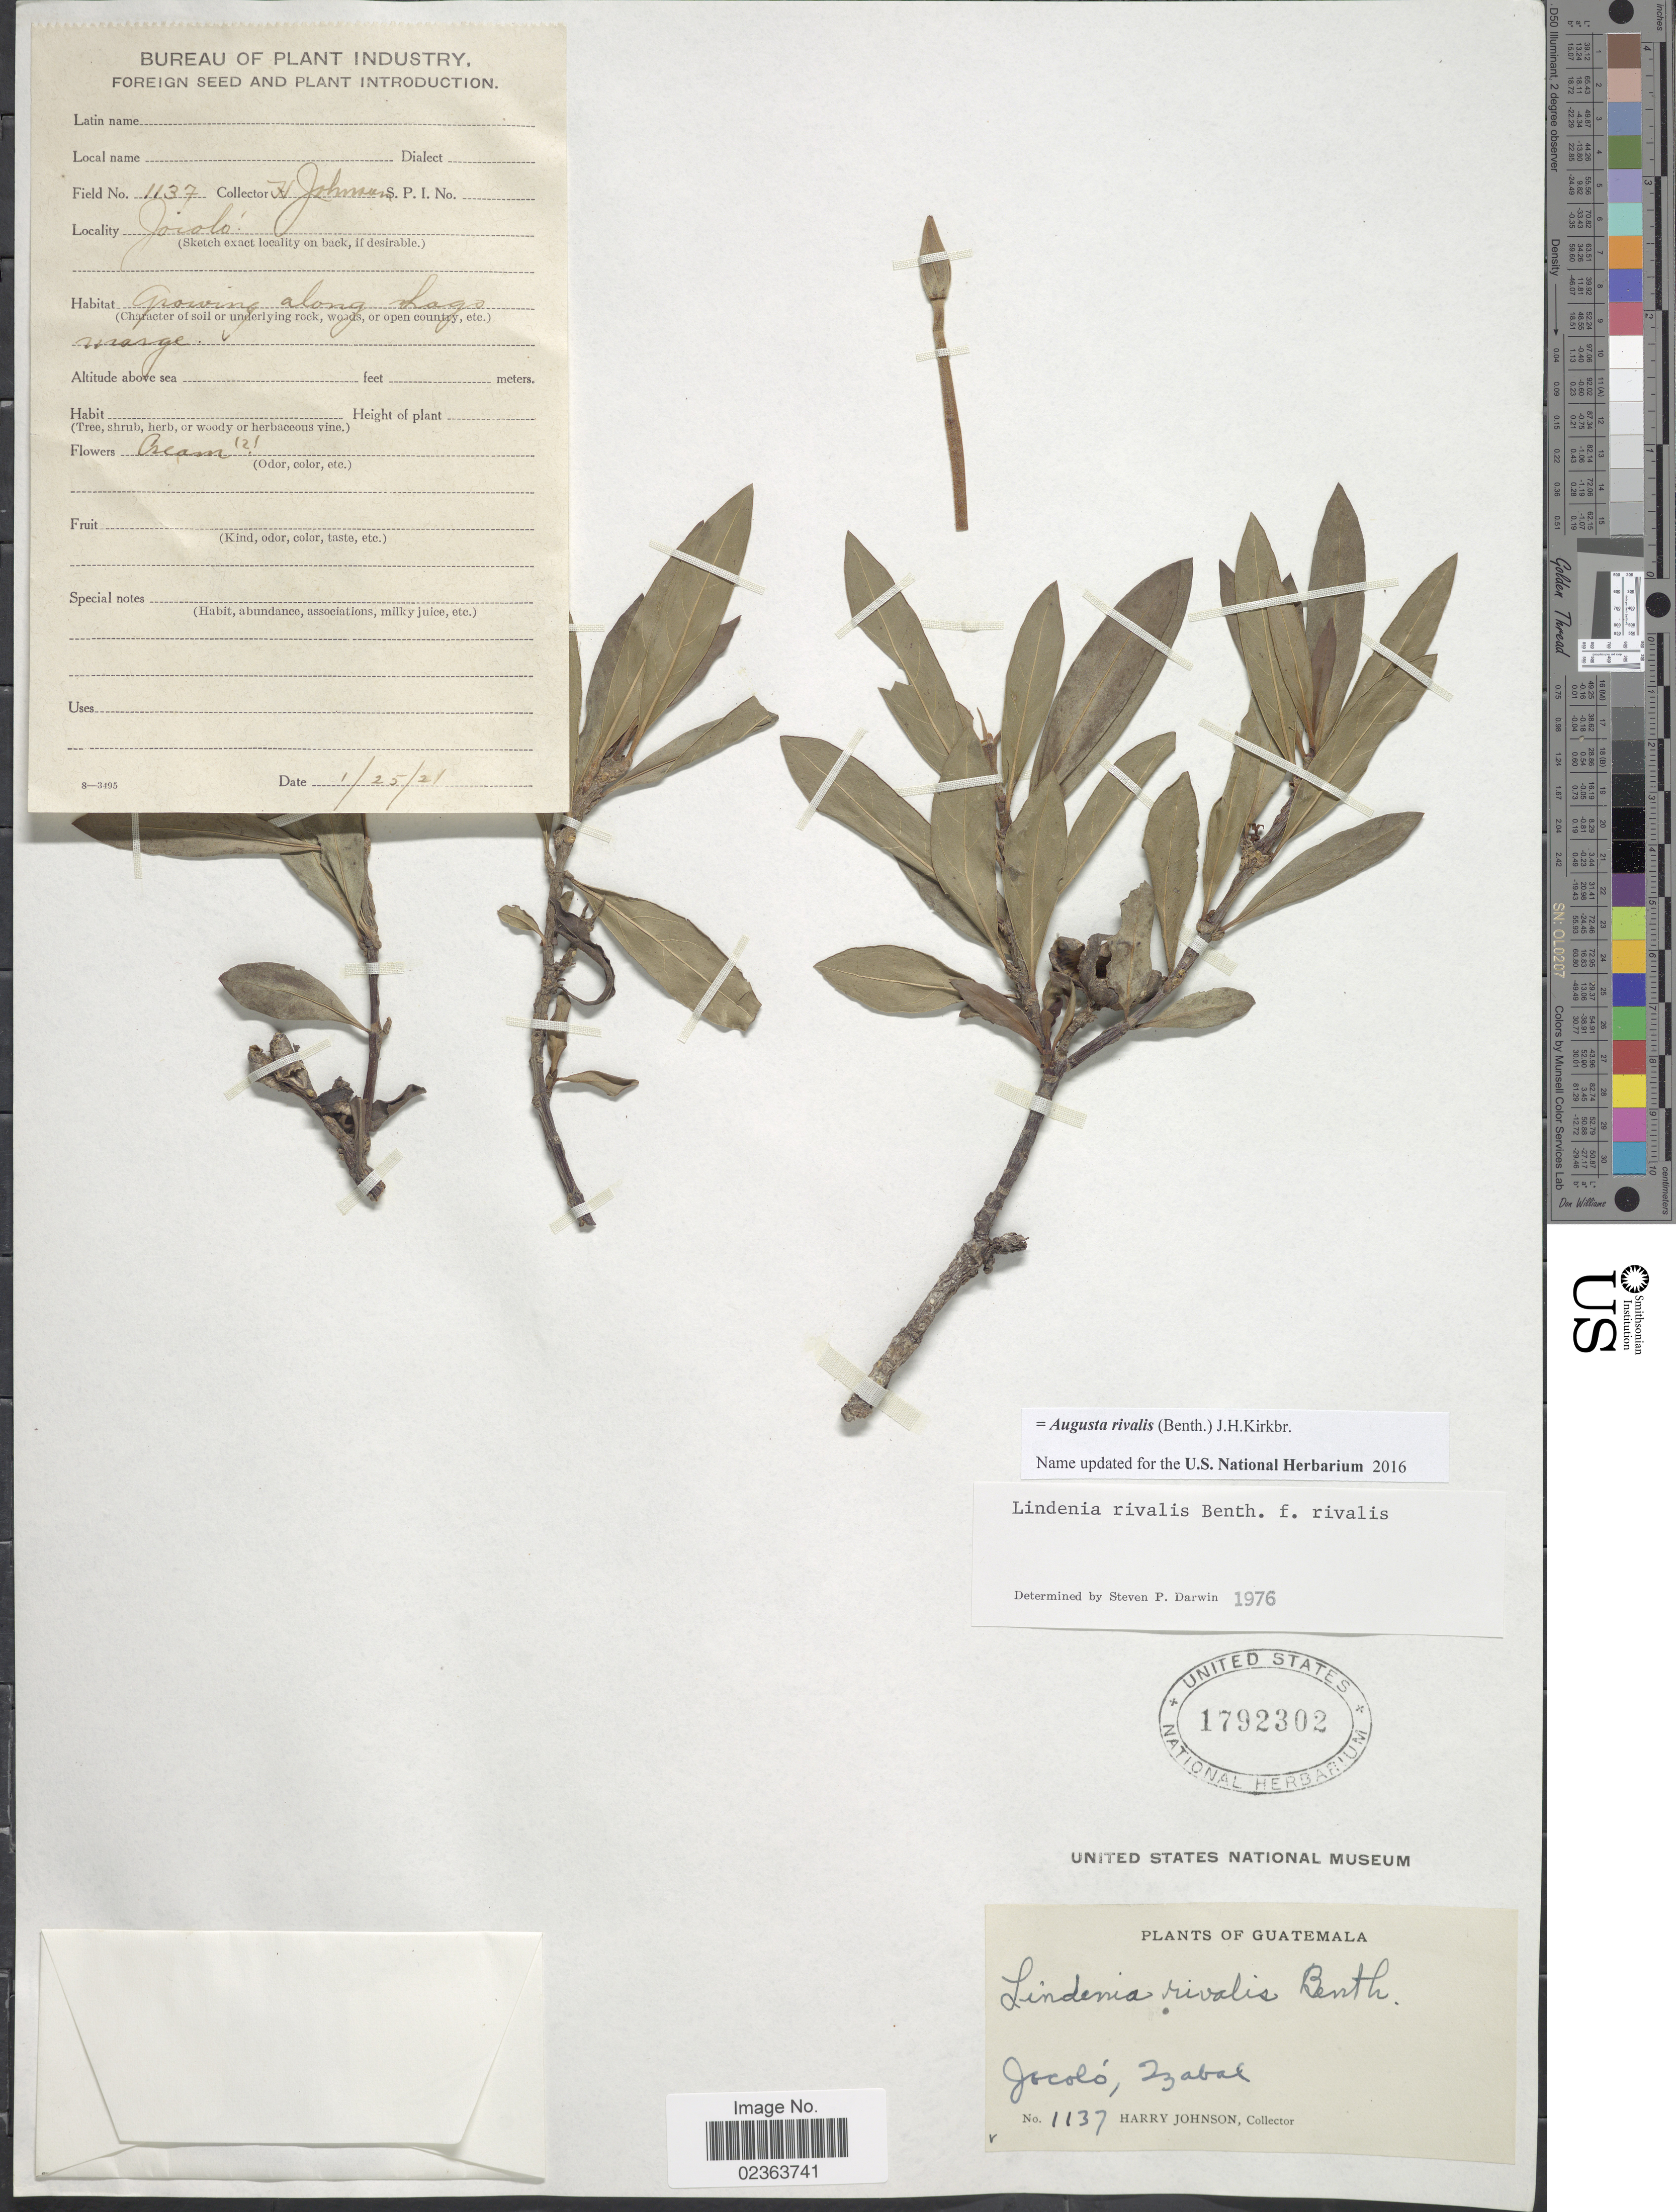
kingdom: Plantae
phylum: Tracheophyta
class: Magnoliopsida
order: Gentianales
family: Rubiaceae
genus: Augusta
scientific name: Augusta rivalis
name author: (Benth.) J.H. Kirkbr.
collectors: H. Johnson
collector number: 1137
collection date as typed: Transcribed d/m/y: 25/1/21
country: Guatemala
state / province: Izabal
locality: Jocolo, Izabal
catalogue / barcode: US 1792302